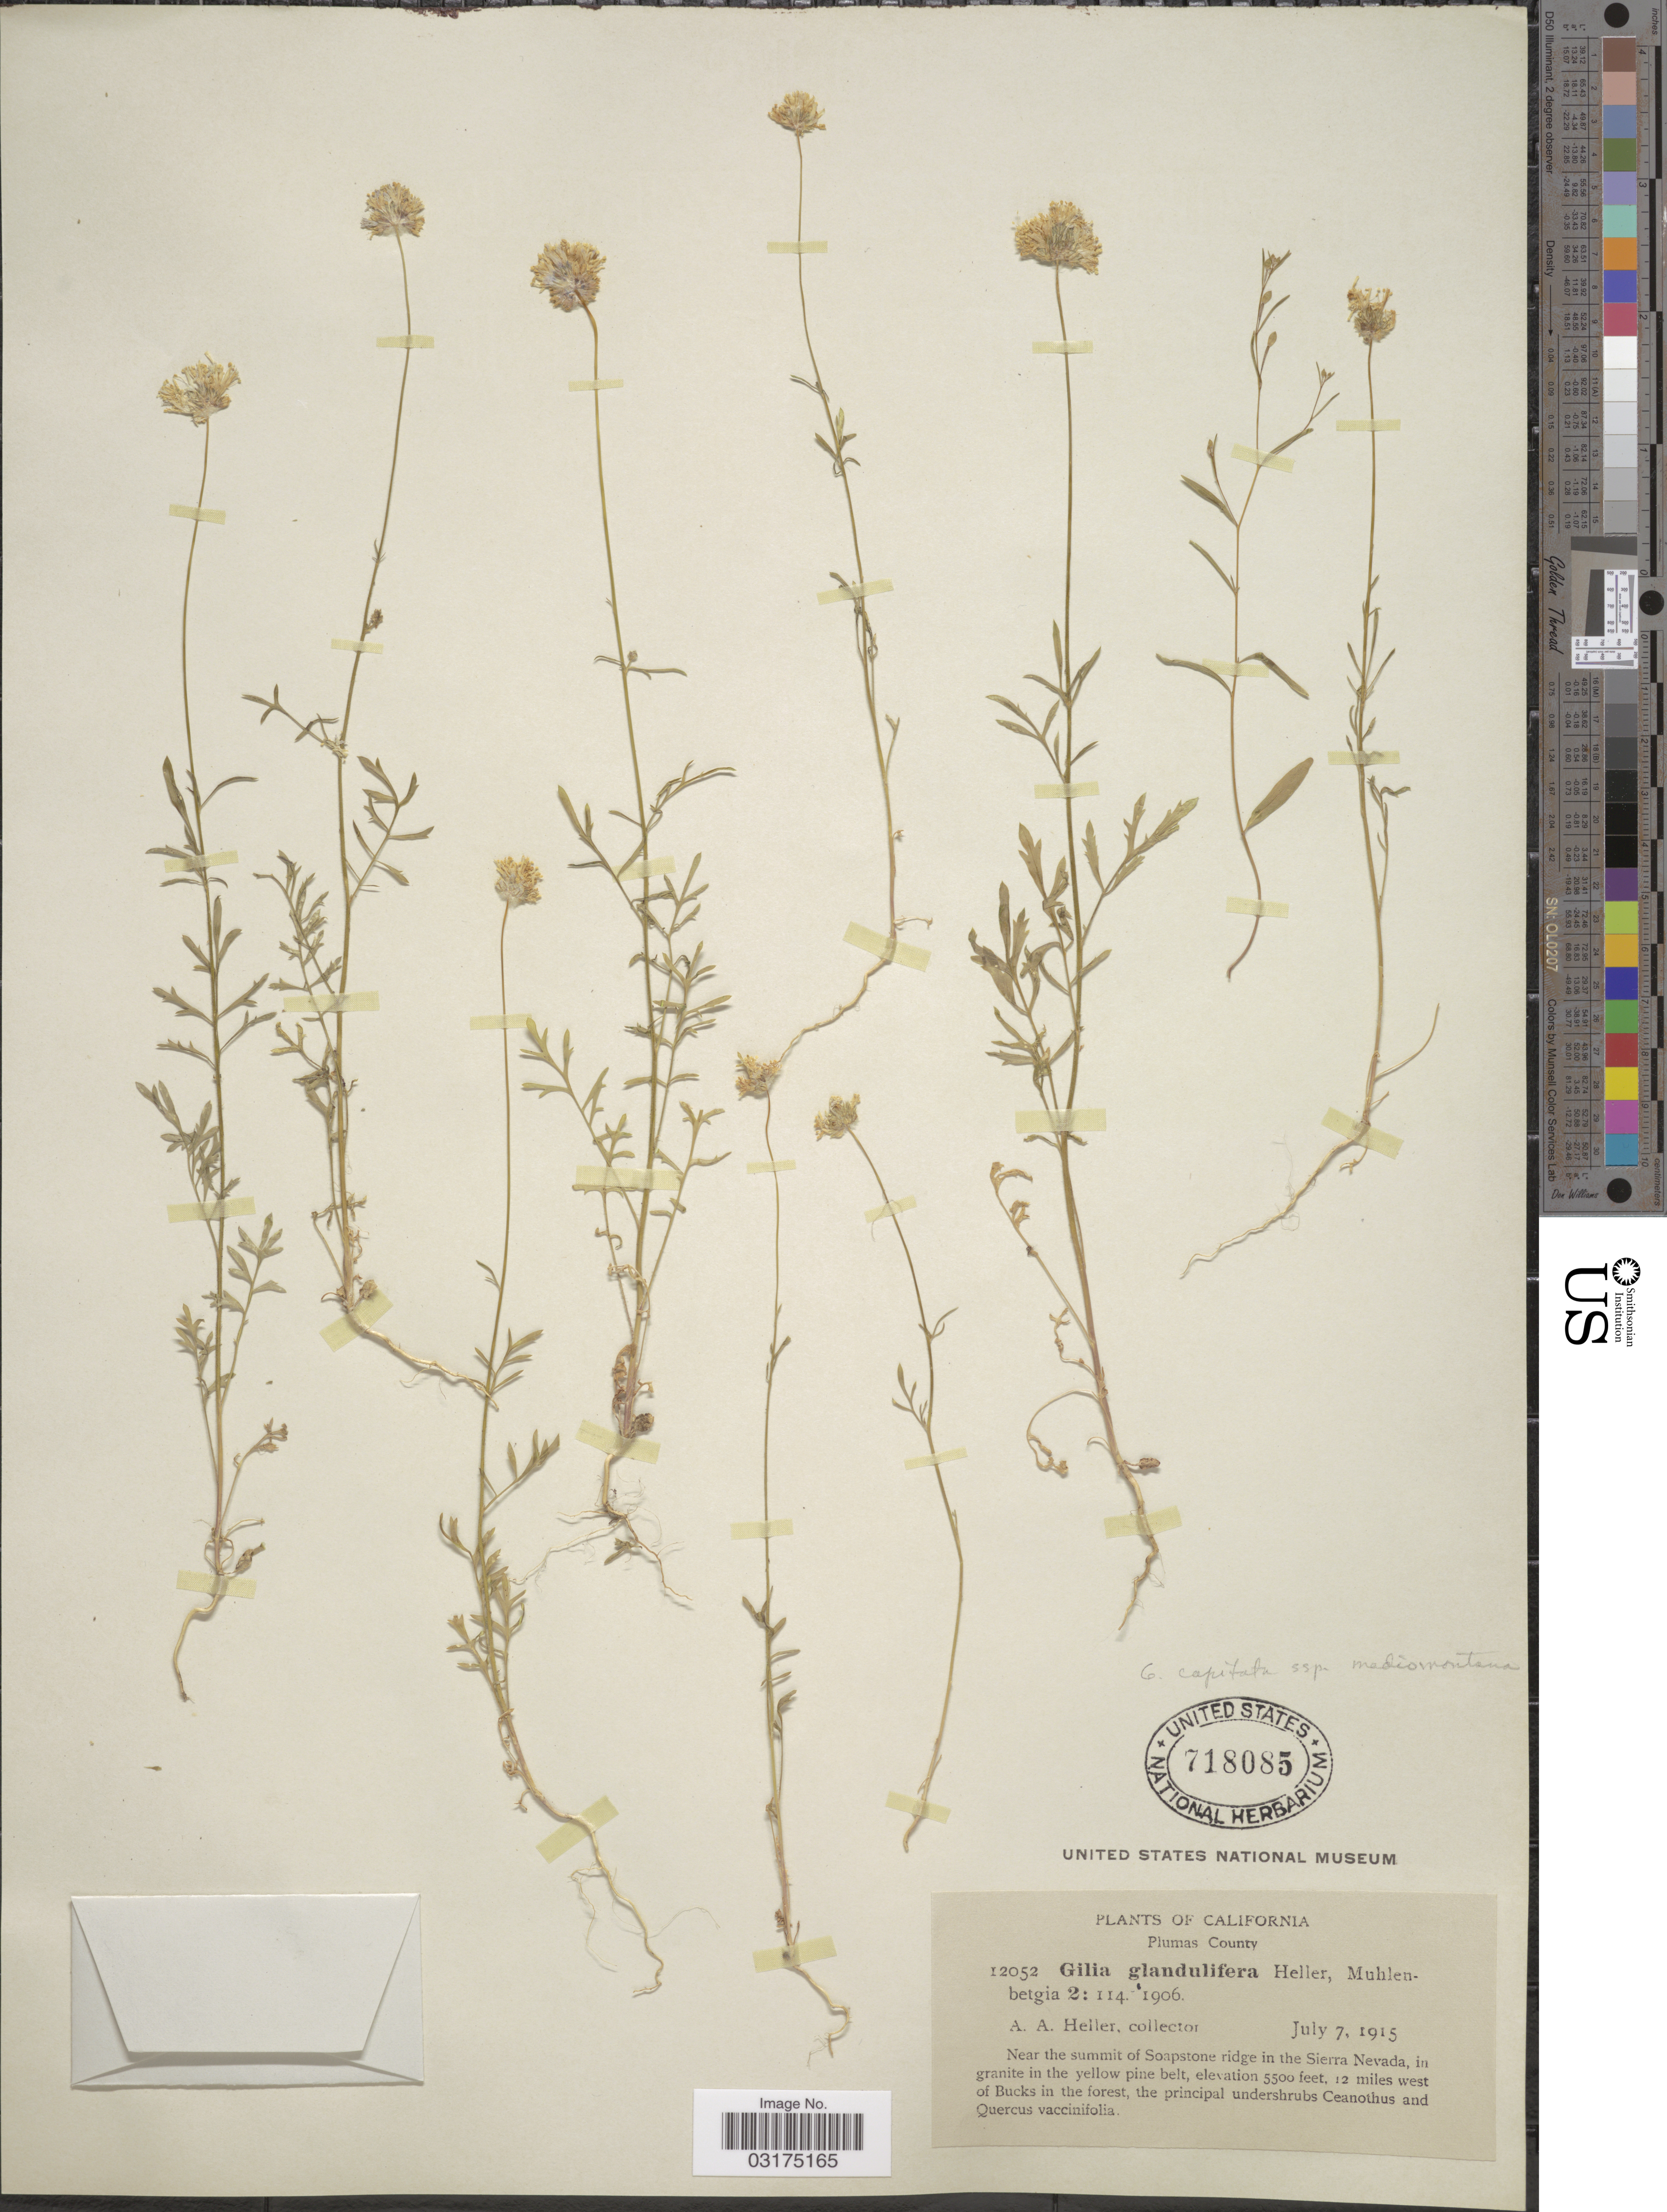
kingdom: Plantae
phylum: Tracheophyta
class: Magnoliopsida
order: Ericales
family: Polemoniaceae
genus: Gilia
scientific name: Gilia capitata subsp. mediomontana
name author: V.E. Grant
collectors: A. A. Heller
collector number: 12052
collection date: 1915-07-07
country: United States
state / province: California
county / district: Plumas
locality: Plumas County, Near the summit of Soapstone ridge in the Sierra Nevada, in granite in the yellow pine belt, 12 miles west of Bucks in the forest.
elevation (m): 1676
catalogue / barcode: US 718085